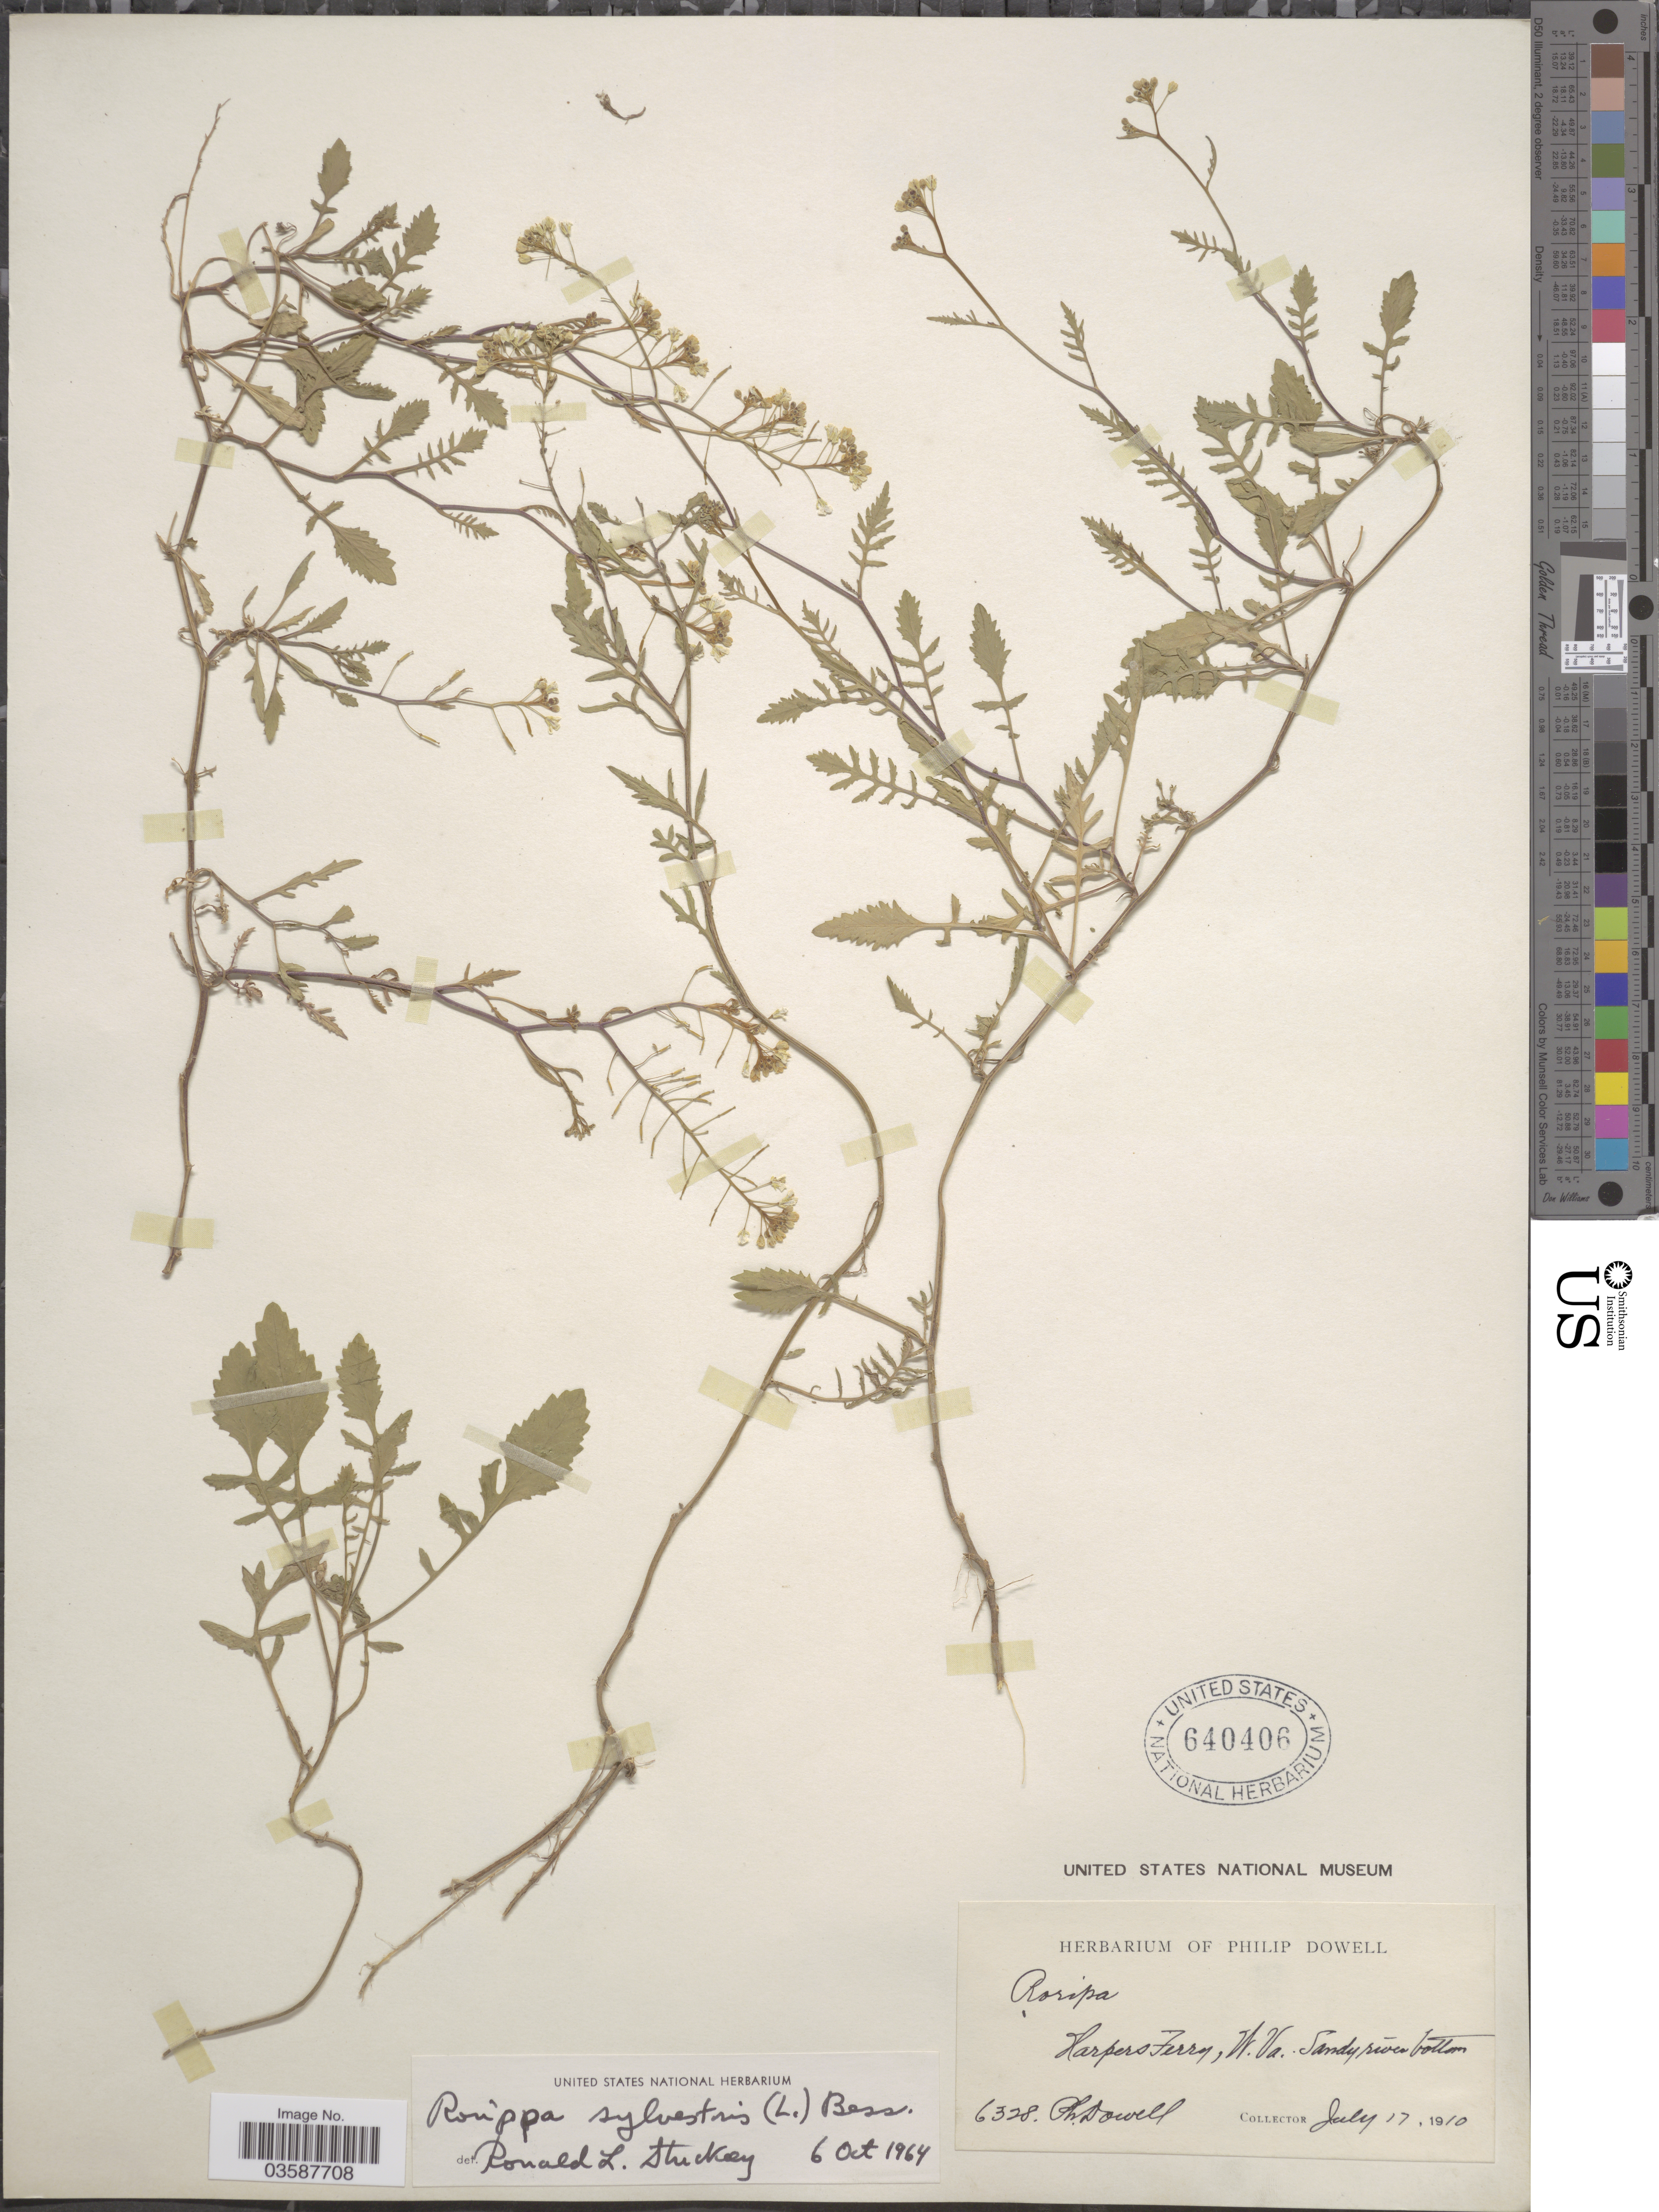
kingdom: Plantae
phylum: Tracheophyta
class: Magnoliopsida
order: Brassicales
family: Brassicaceae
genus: Rorippa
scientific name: Rorippa sylvestris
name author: (L.) Besser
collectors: P. Dowell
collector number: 6328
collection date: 1910-07-17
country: United States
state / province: West Virginia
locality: Harpers Ferry. Sandy river bottom.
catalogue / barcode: US 640406